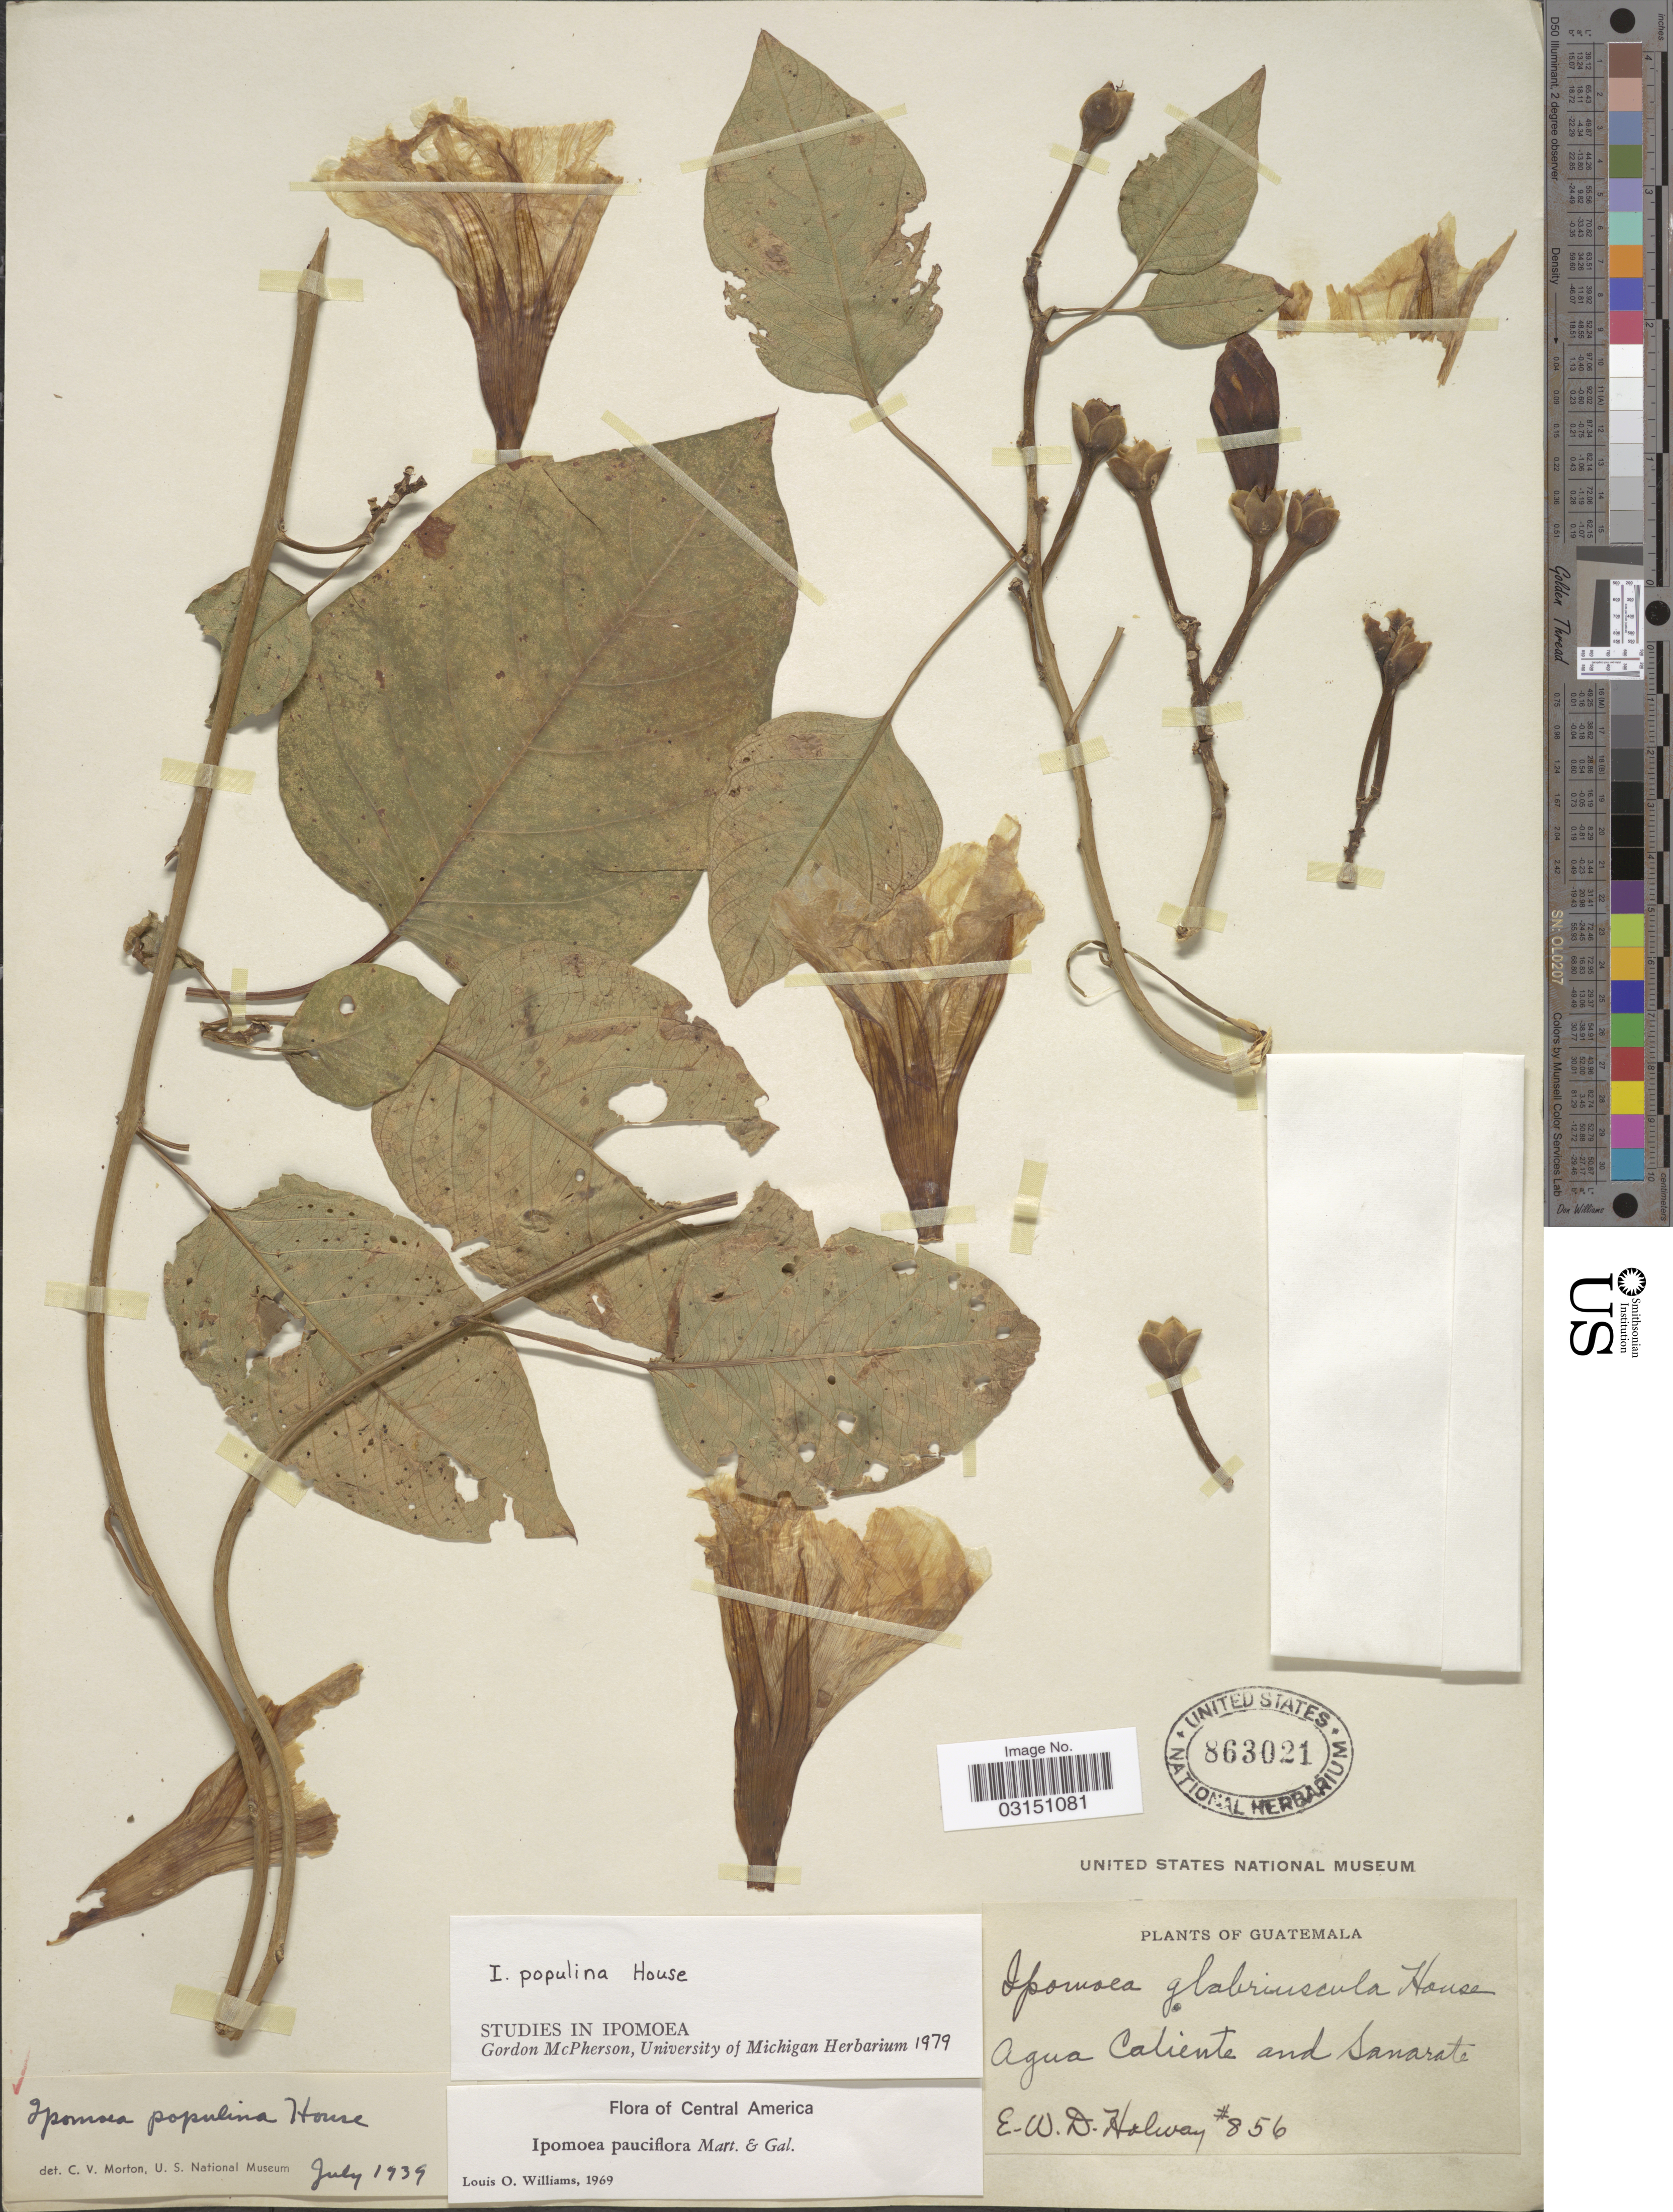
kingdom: Plantae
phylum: Tracheophyta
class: Magnoliopsida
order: Solanales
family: Convolvulaceae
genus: Ipomoea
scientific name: Ipomoea populina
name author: House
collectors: E. W. D. Holway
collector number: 856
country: Guatemala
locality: Agua Caliente and Sanarate.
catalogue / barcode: US 863021